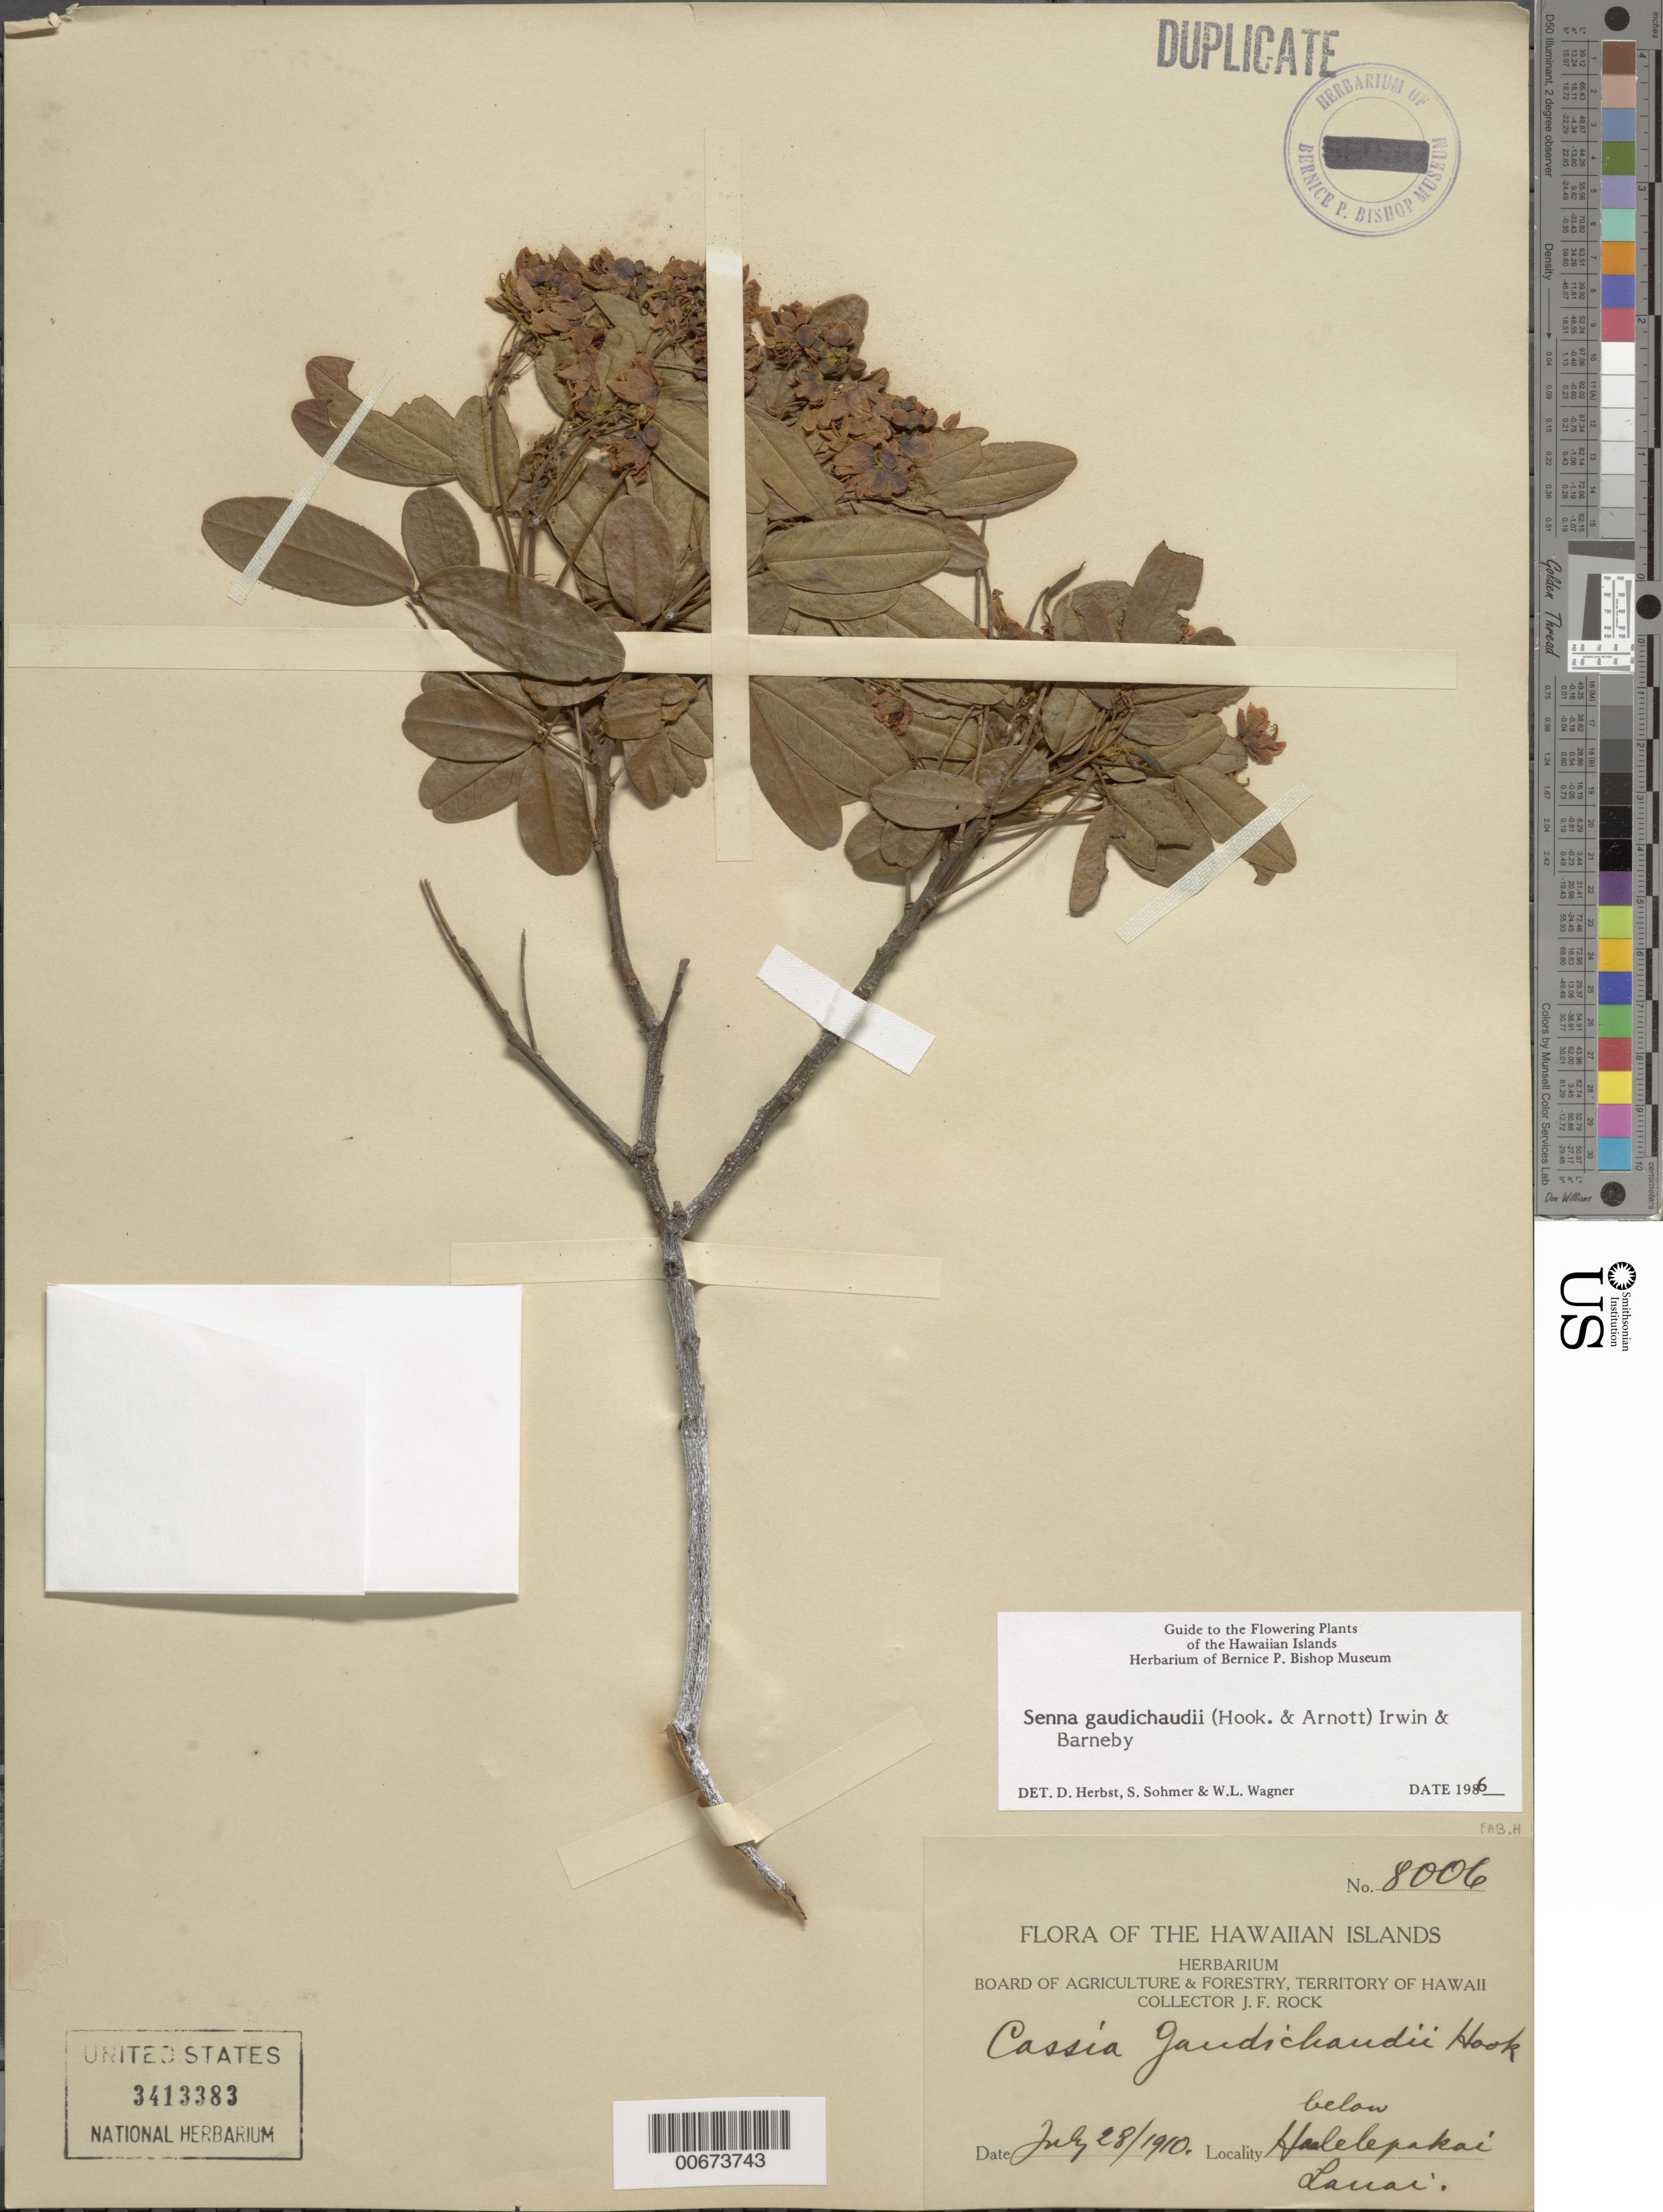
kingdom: Plantae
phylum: Tracheophyta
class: Magnoliopsida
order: Fabales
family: Fabaceae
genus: Senna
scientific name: Senna gaudichaudii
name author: (Hook. & Arn.) H.S. Irwin & Barneby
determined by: Herbst, D. R.; Sohmer, S. H.; Wagner, W. L.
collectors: J. F. Rock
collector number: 8006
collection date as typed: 28 Jul 1910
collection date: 1910-07-28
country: United States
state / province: Hawaii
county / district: Maui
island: Lana'i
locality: below Ha'alelepa'akai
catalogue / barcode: US 3413383